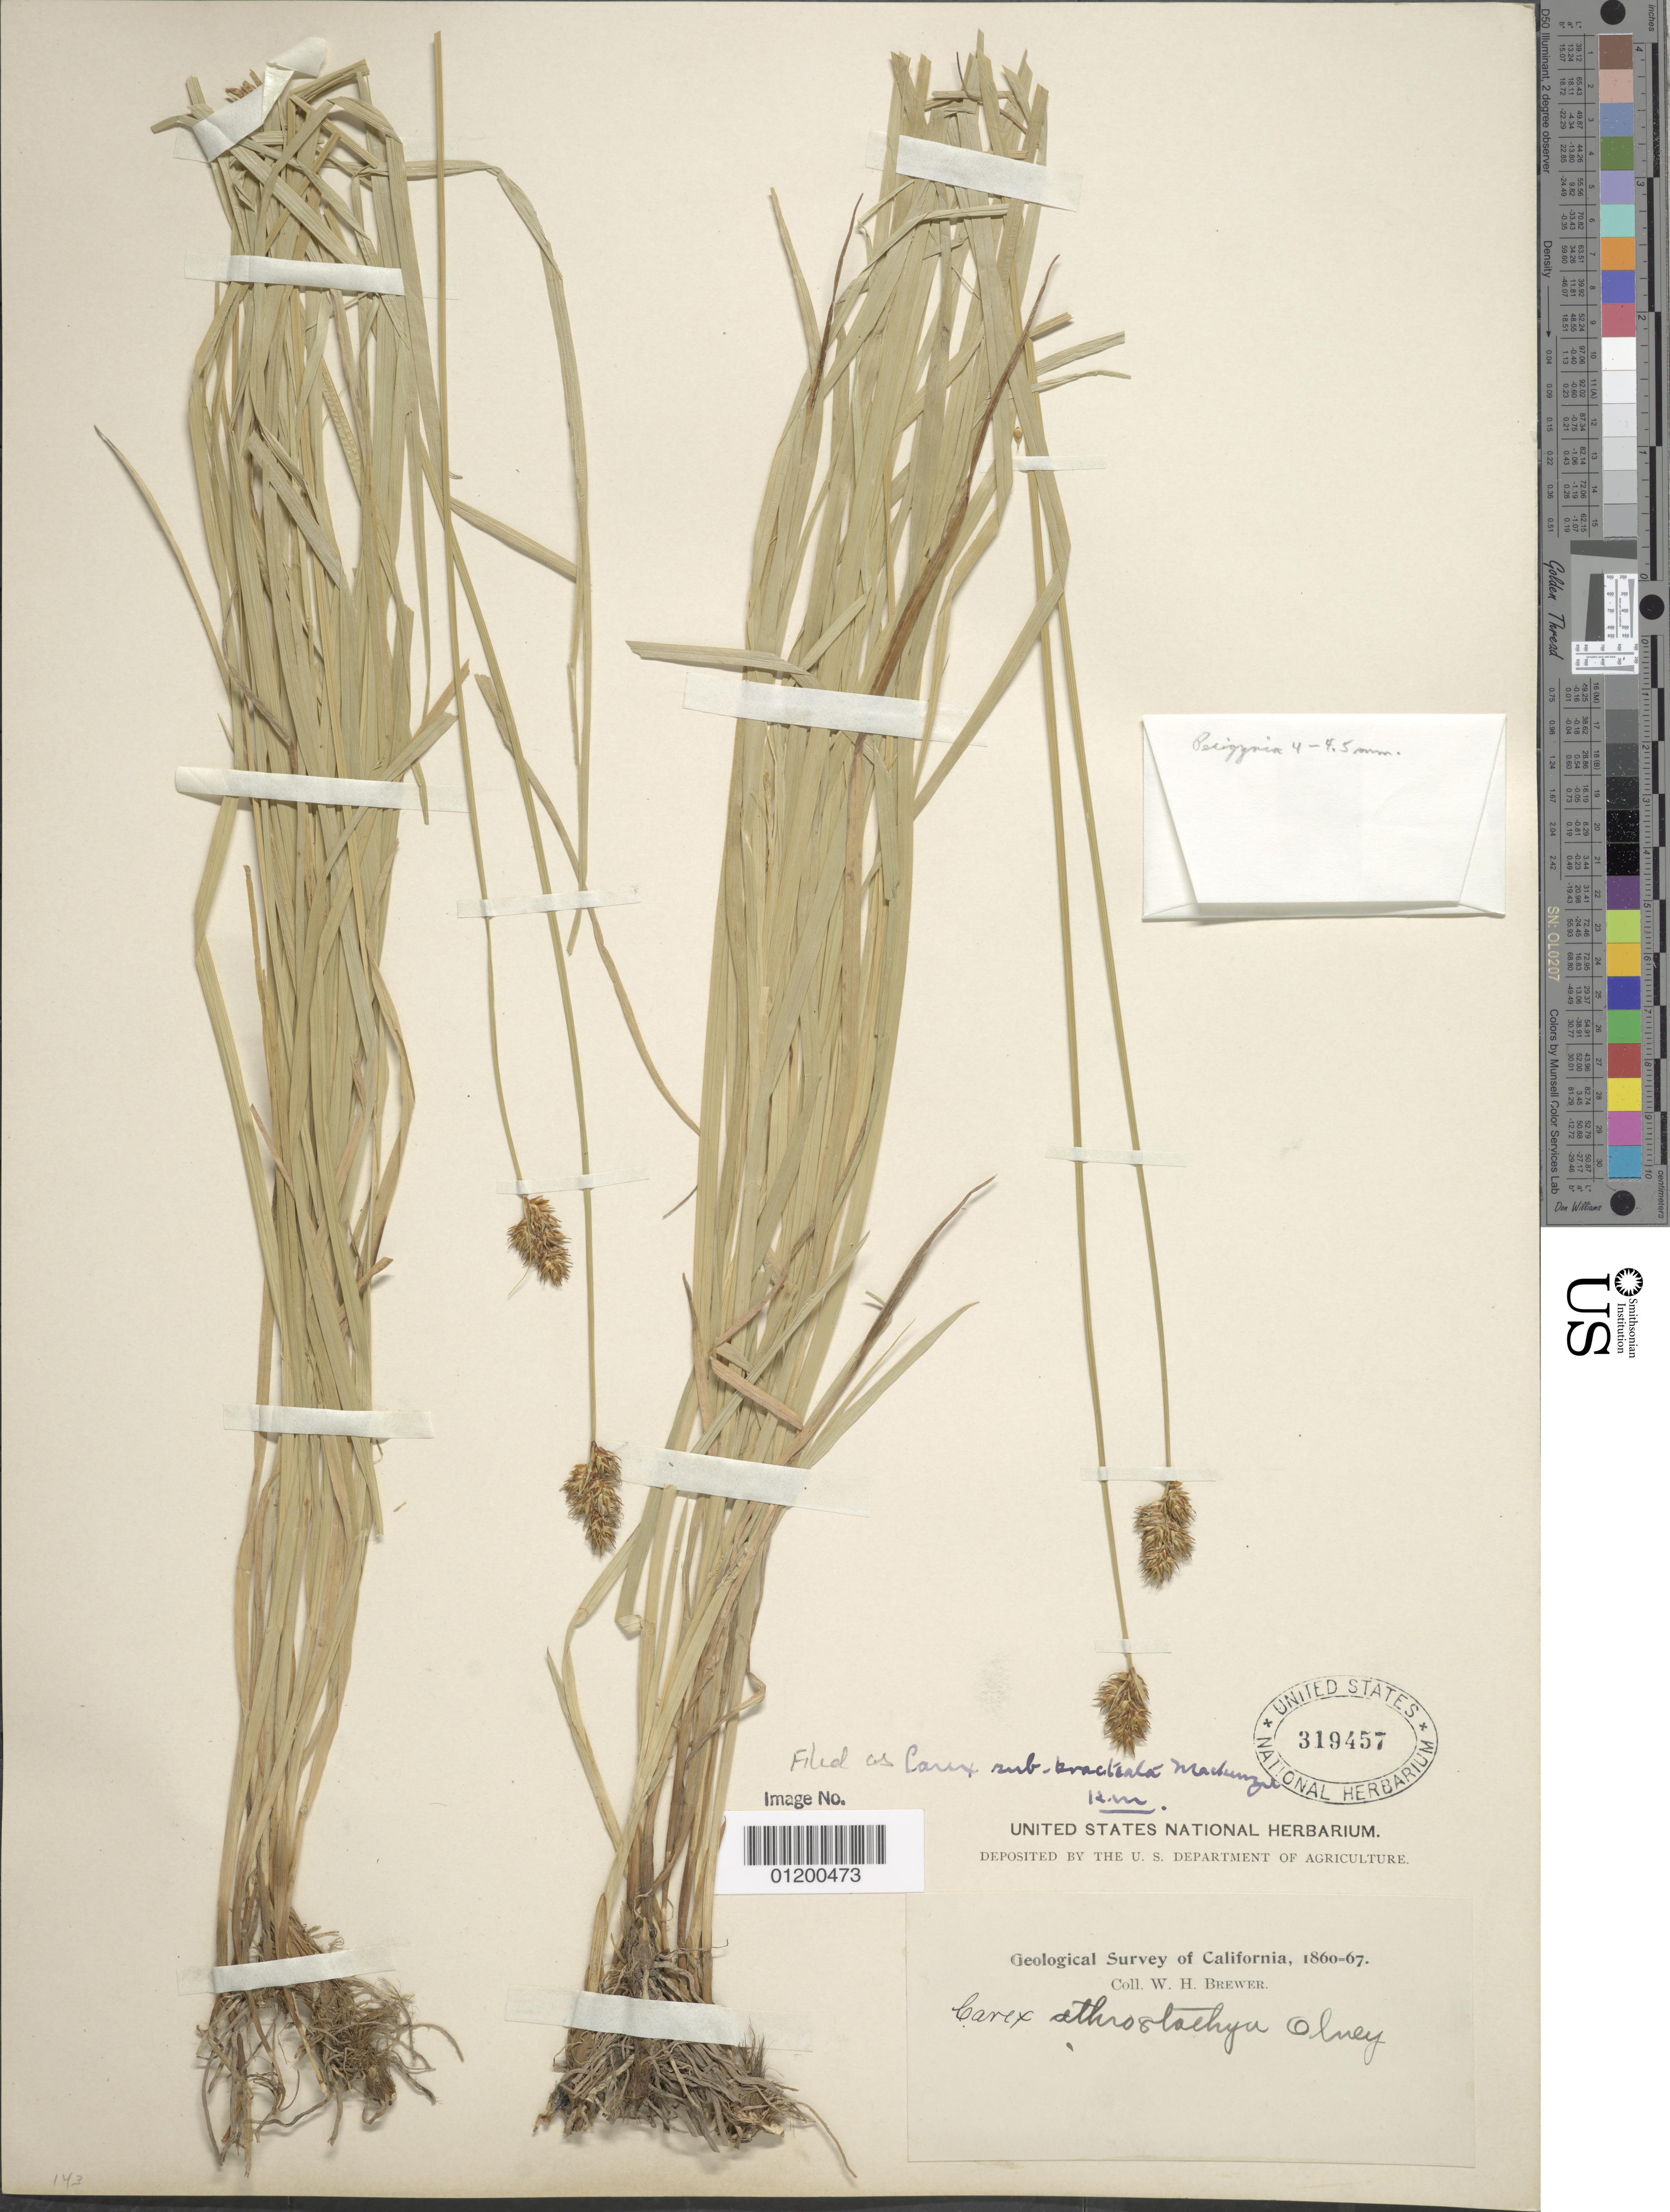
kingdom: Plantae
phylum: Tracheophyta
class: Liliopsida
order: Poales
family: Cyperaceae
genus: Carex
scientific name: Carex subbracteata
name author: Mack.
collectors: W. H. Brewer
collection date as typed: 1860 to -- --- 1867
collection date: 1860/1867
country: United States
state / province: California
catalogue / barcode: US 319457